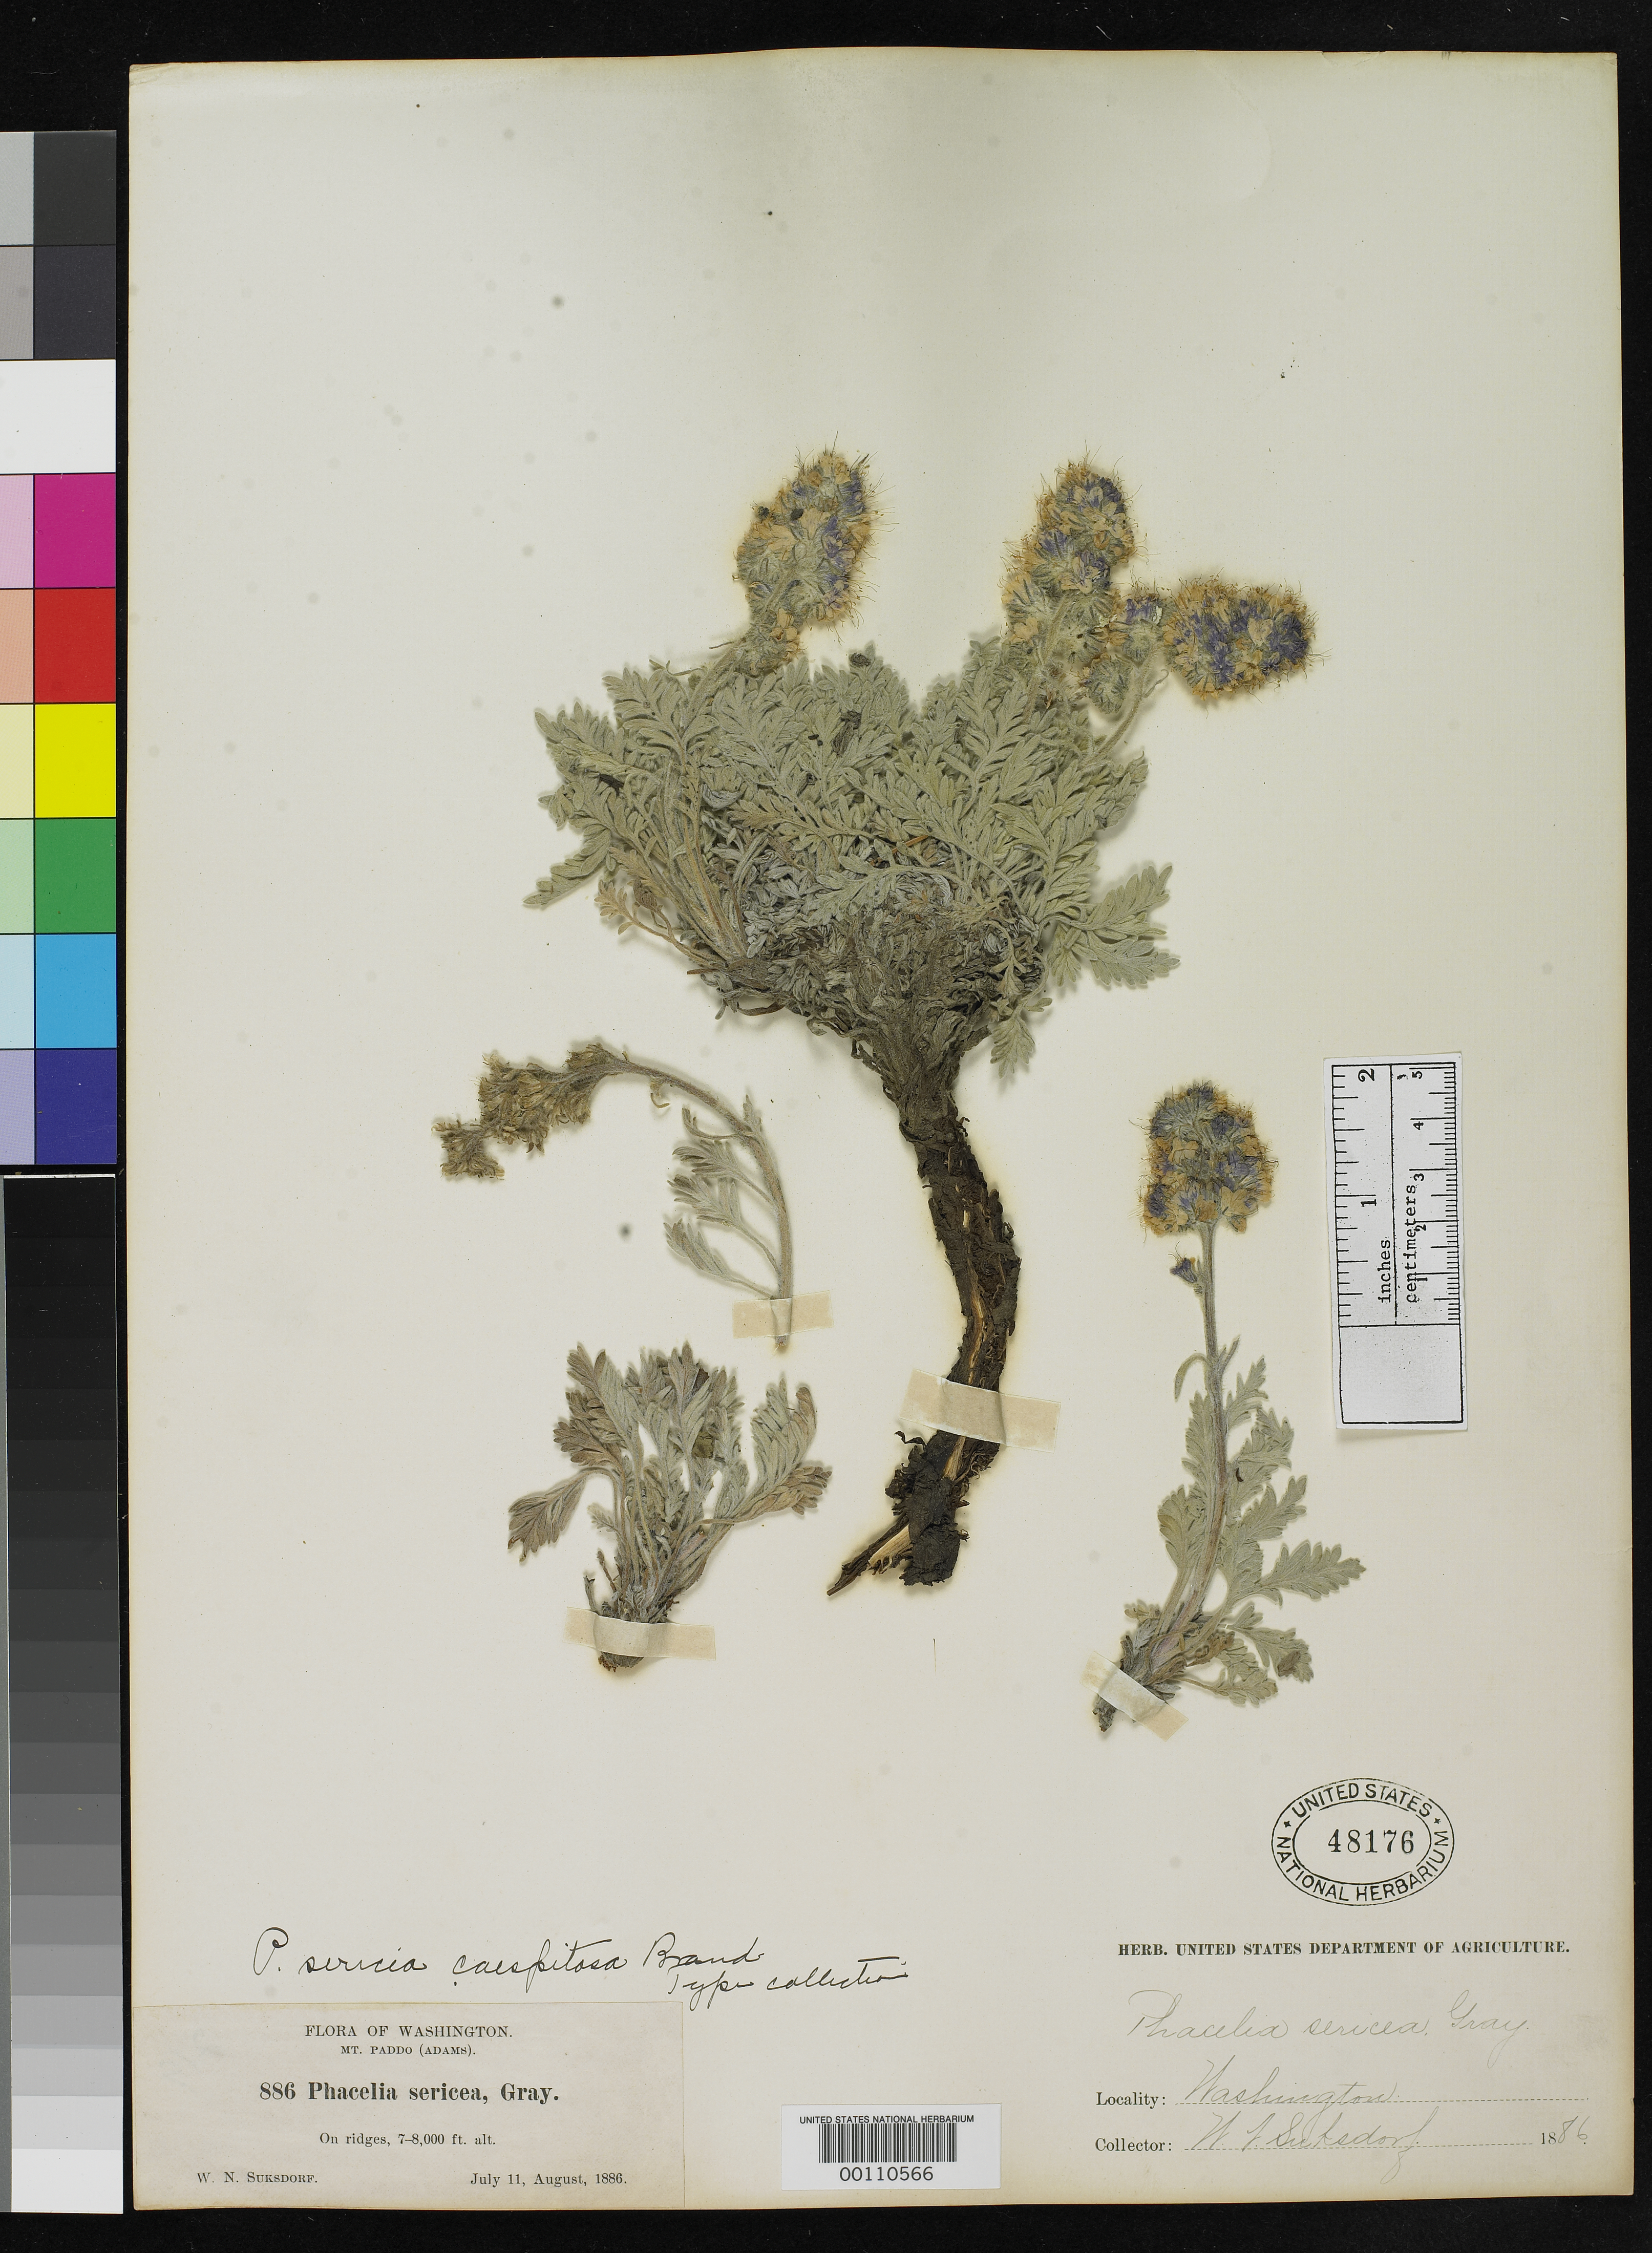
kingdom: Plantae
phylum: Tracheophyta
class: Magnoliopsida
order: Boraginales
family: Hydrophyllaceae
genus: Phacelia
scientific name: Phacelia sericea var. caespitosa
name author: Brand in Engl.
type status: Isotype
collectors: W. N. Suksdorf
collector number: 886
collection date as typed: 11 Jul 1886 to -- Aug 1886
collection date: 1886-07-11/1886-08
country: United States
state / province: Washington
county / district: Yakima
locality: Mt. Adams.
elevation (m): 2134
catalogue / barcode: US 48176